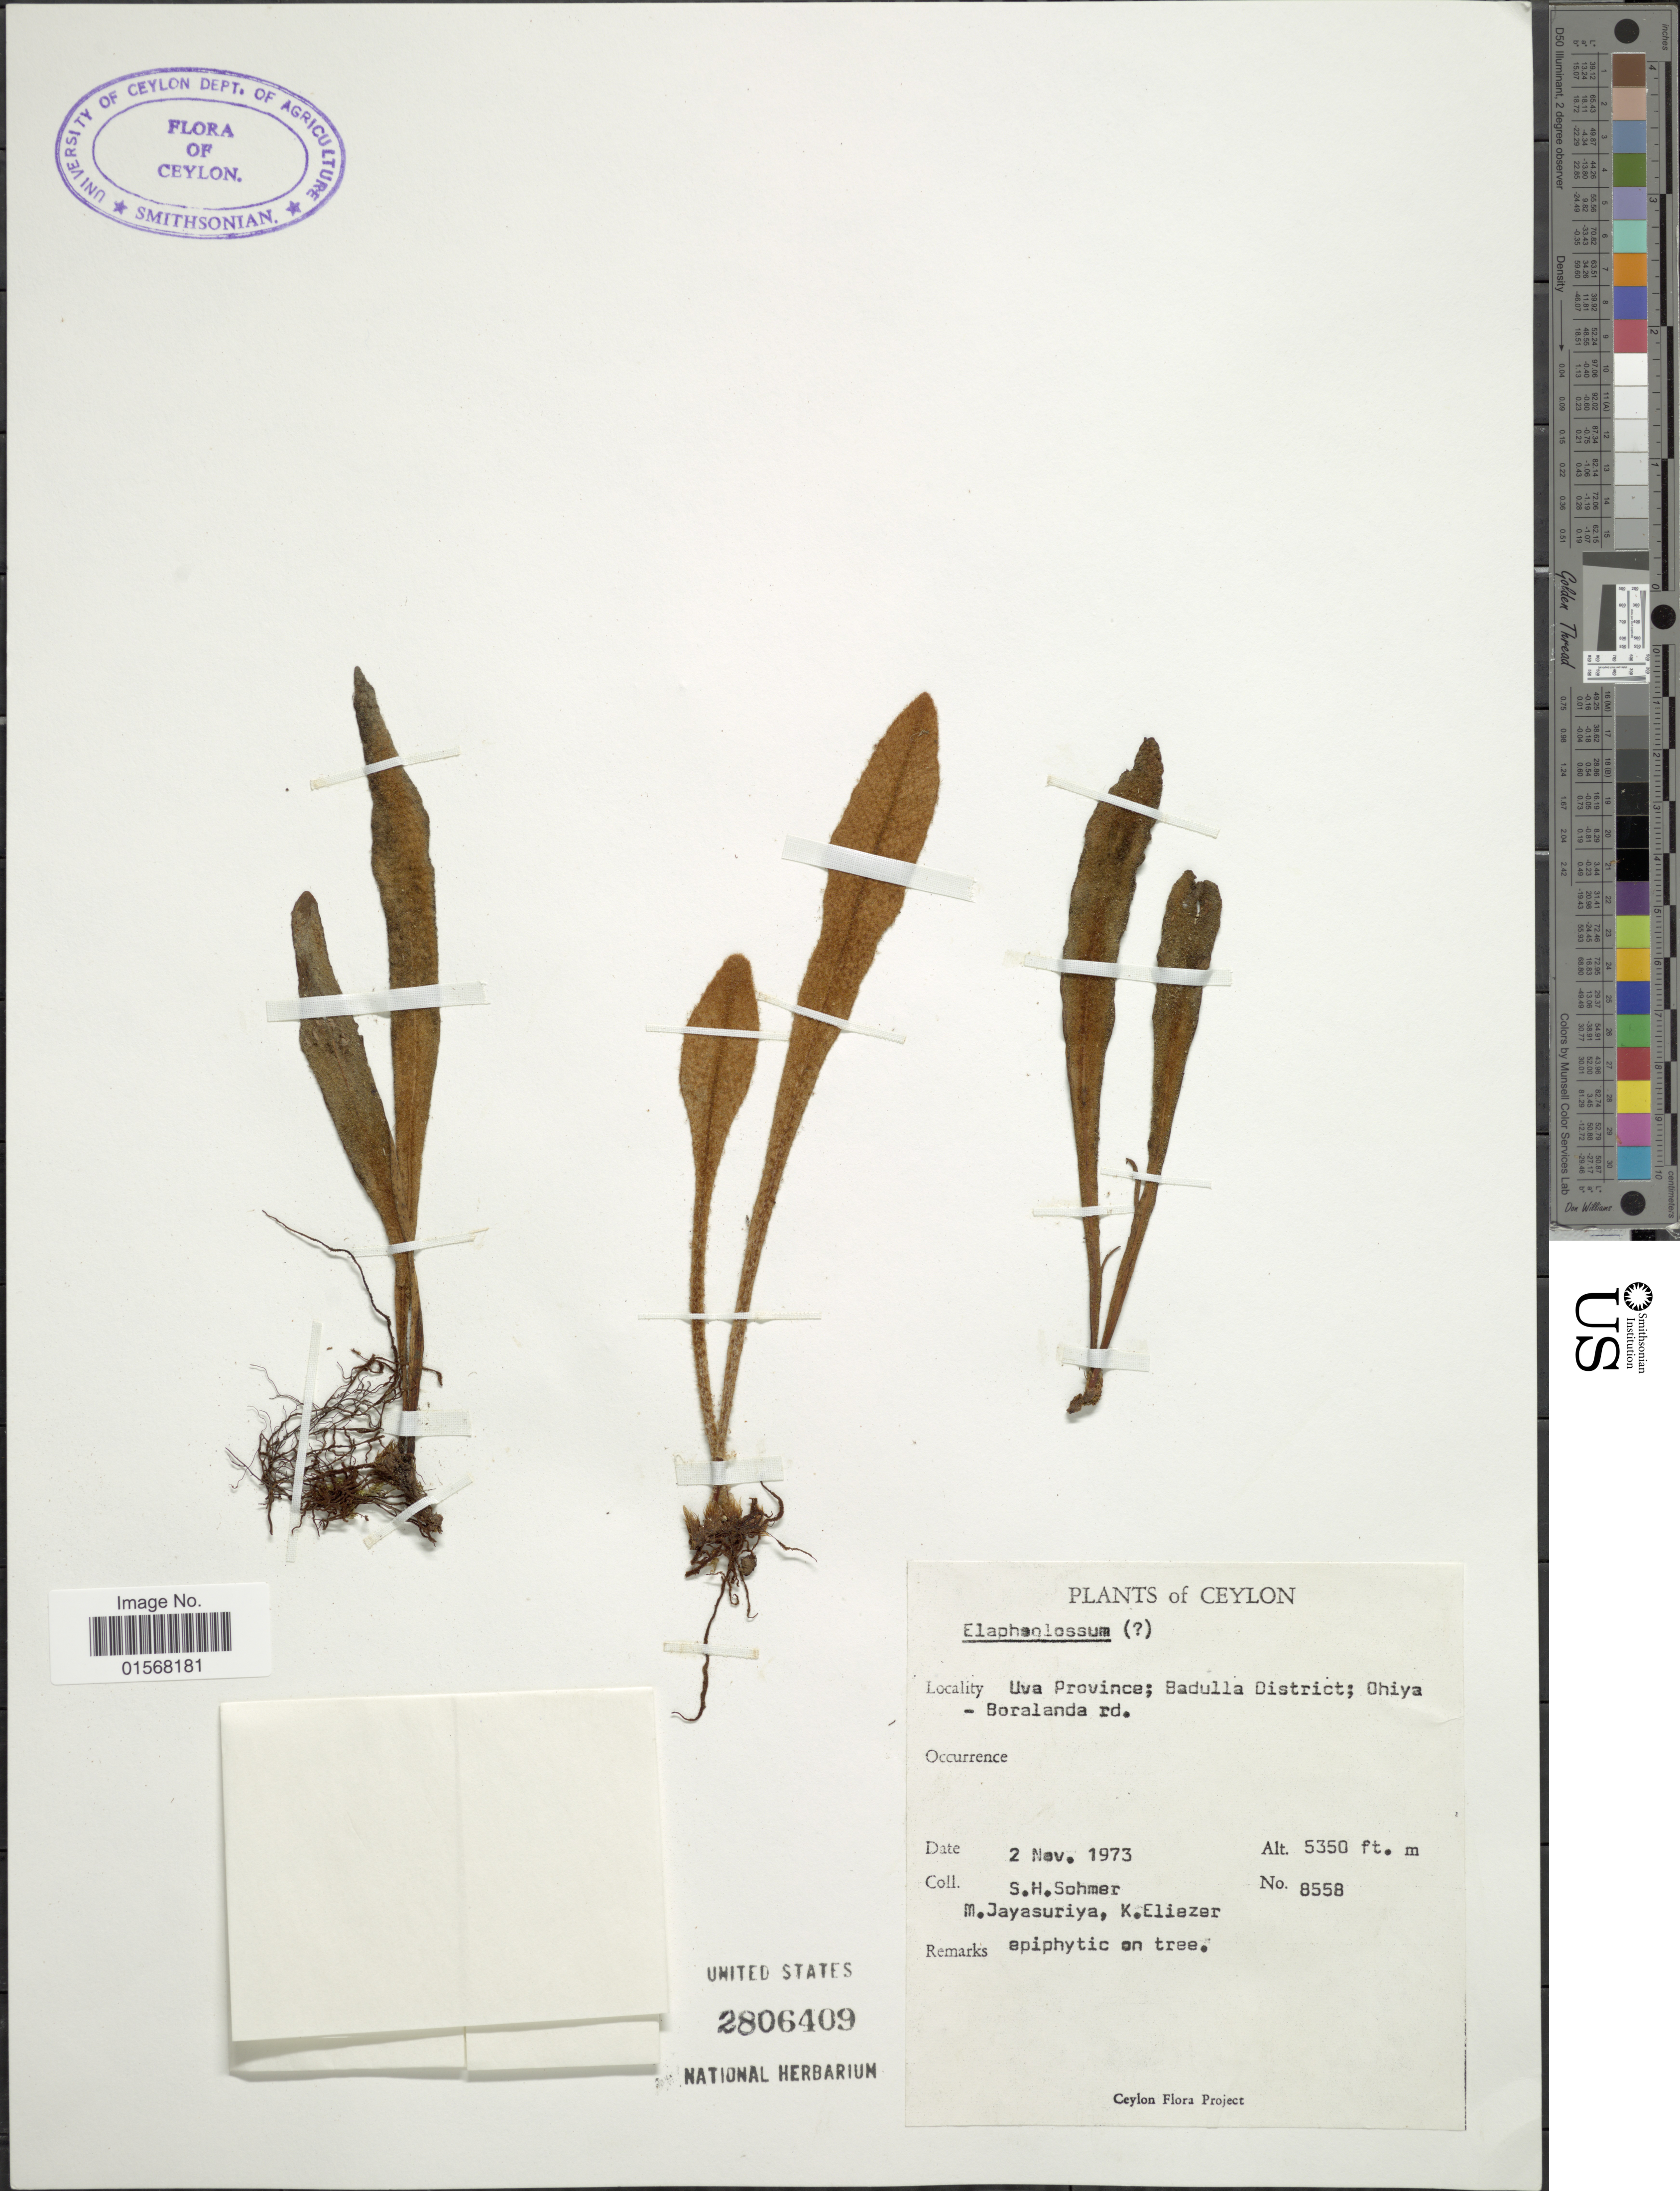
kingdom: Plantae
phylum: Tracheophyta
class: Polypodiopsida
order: Polypodiales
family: Dryopteridaceae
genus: Elaphoglossum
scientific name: Elaphoglossum sp.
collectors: S. H. Sohmer, M. Jayasuriya & K. Eliezer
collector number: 8558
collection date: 1973-11-02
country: Sri Lanka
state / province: Uva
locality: Uva province; Badulla District, Ohiya- Boralanda rd., Ceylon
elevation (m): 1631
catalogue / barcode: US 2806409